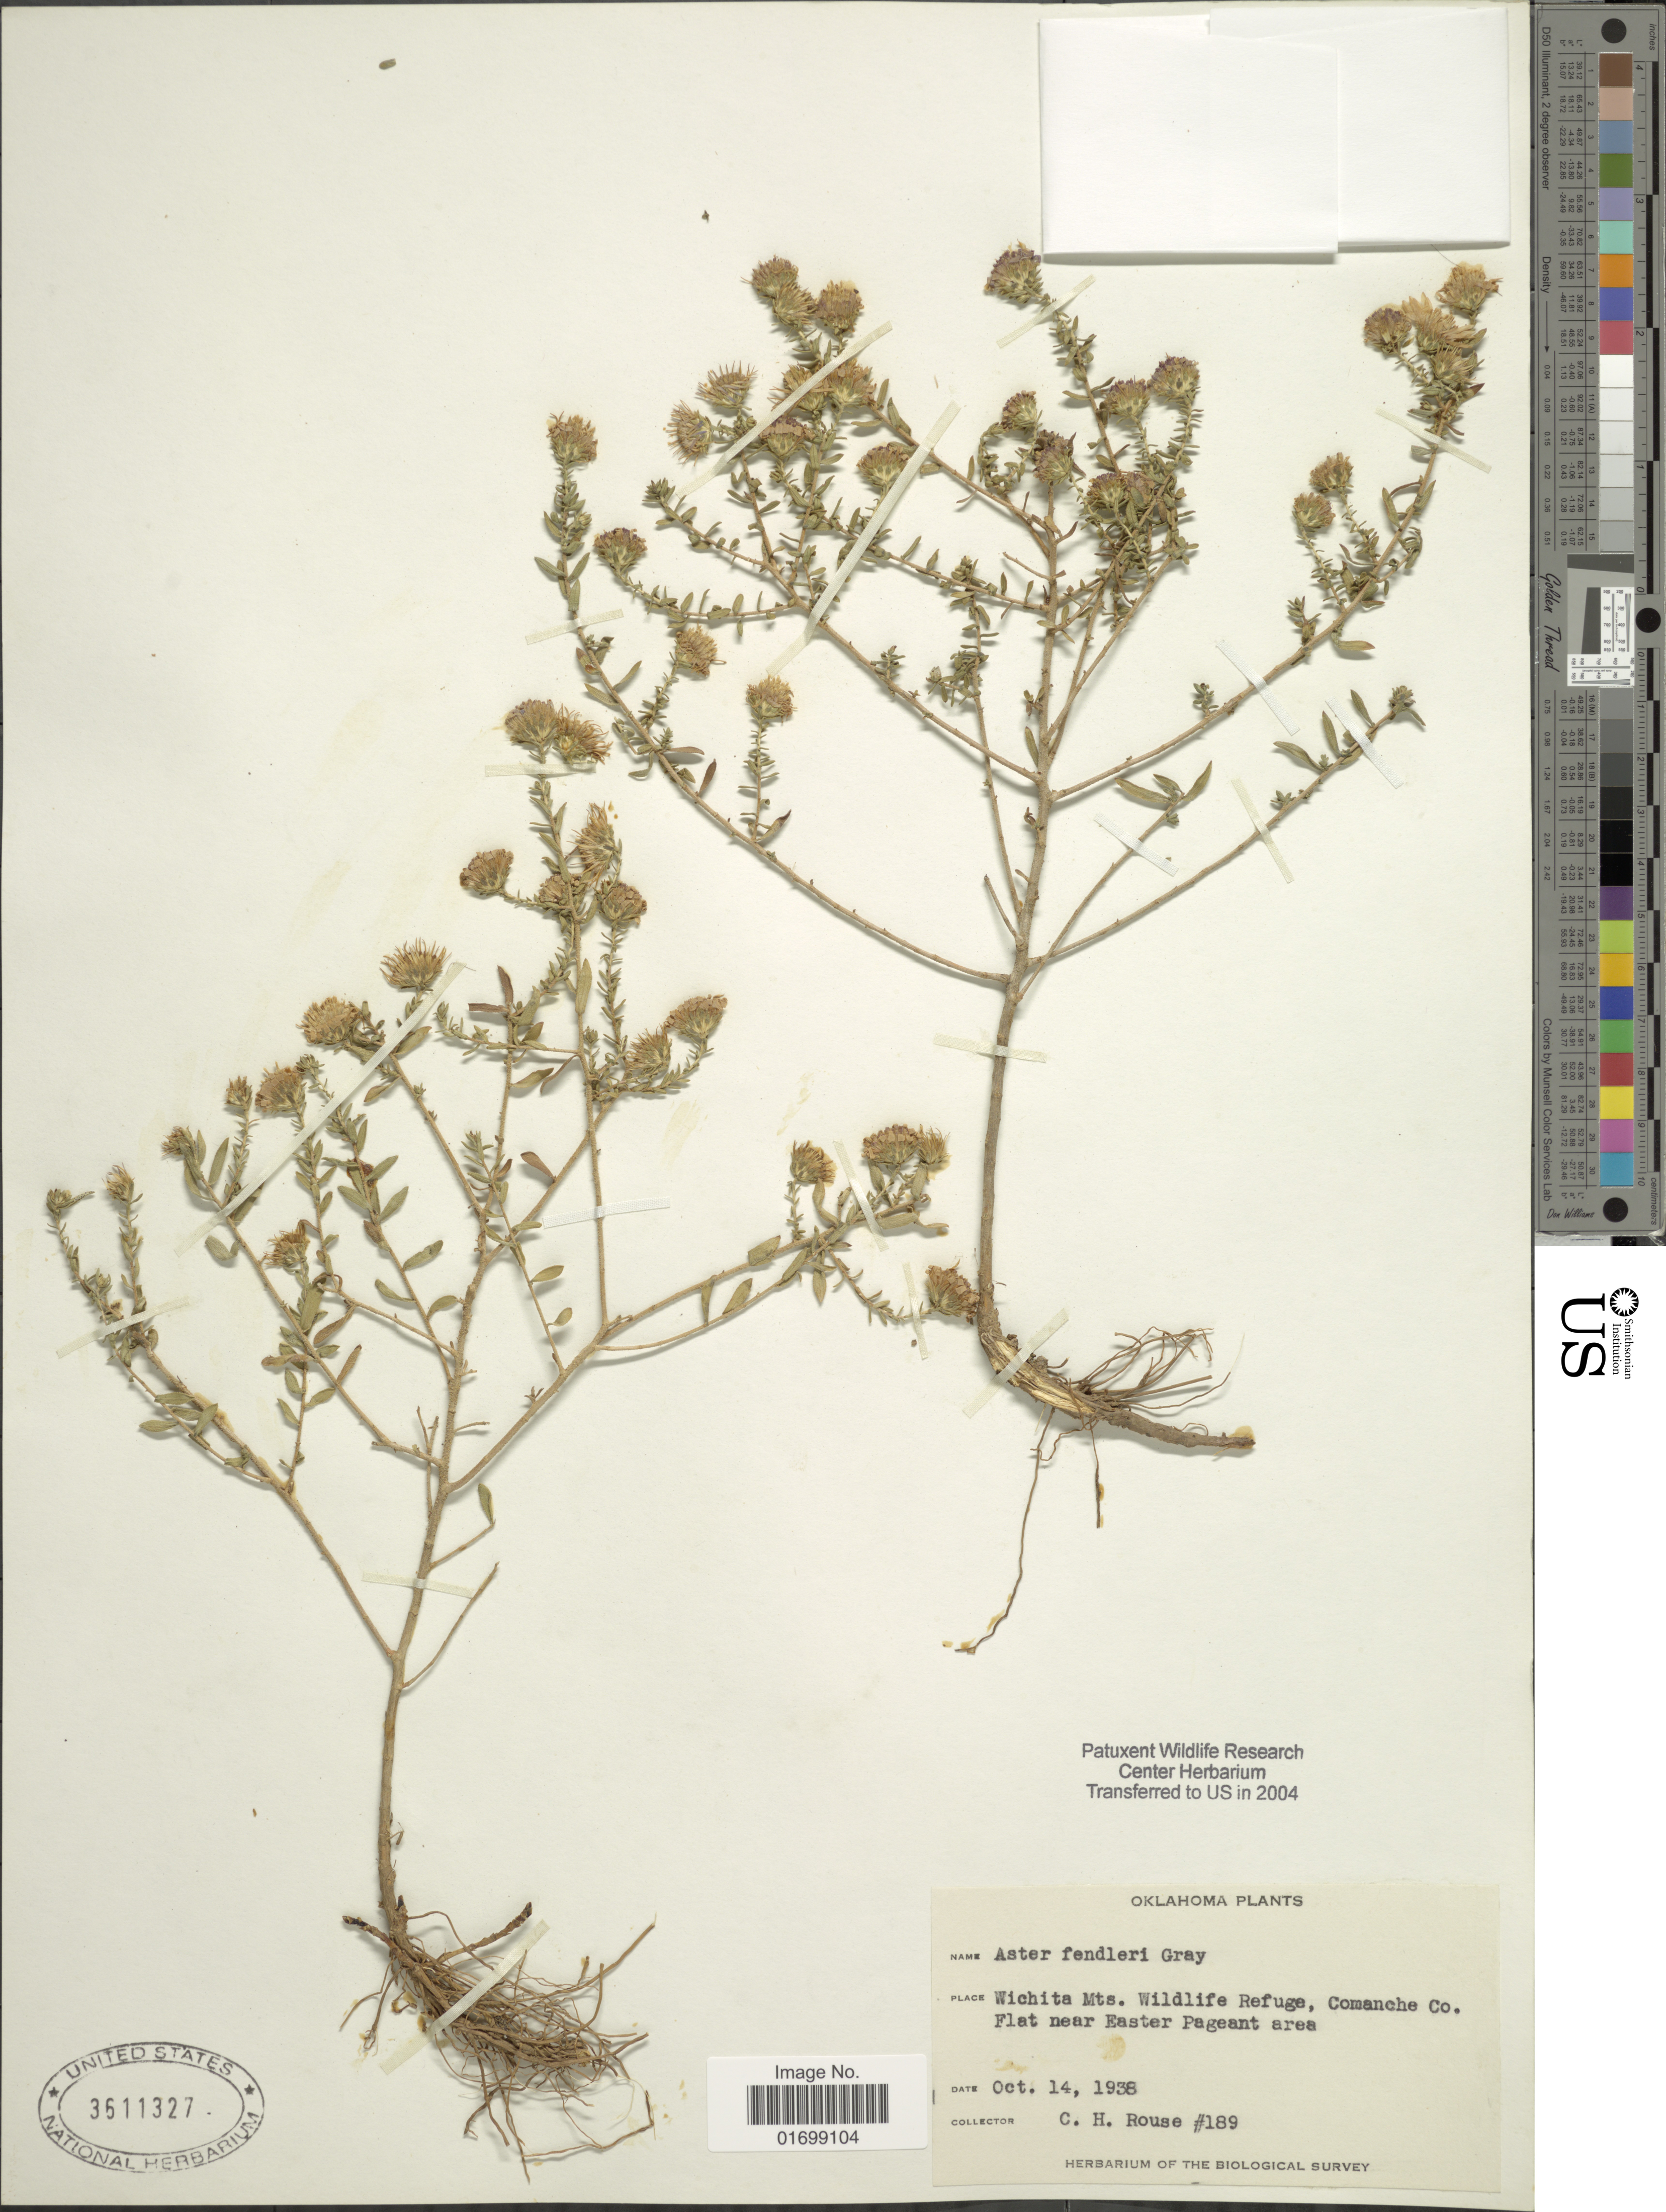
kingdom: Plantae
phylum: Tracheophyta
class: Magnoliopsida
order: Asterales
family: Asteraceae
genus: Symphyotrichum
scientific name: Symphyotrichum fendleri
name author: (A. Gray) G.L. Nesom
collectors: C. Rouse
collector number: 189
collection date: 1938-10-14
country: United States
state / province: Oklahoma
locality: Wichita Mts. Wildlife Refuge, Comanche Co., Flat near Easter Pageant area.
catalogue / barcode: US 3511327